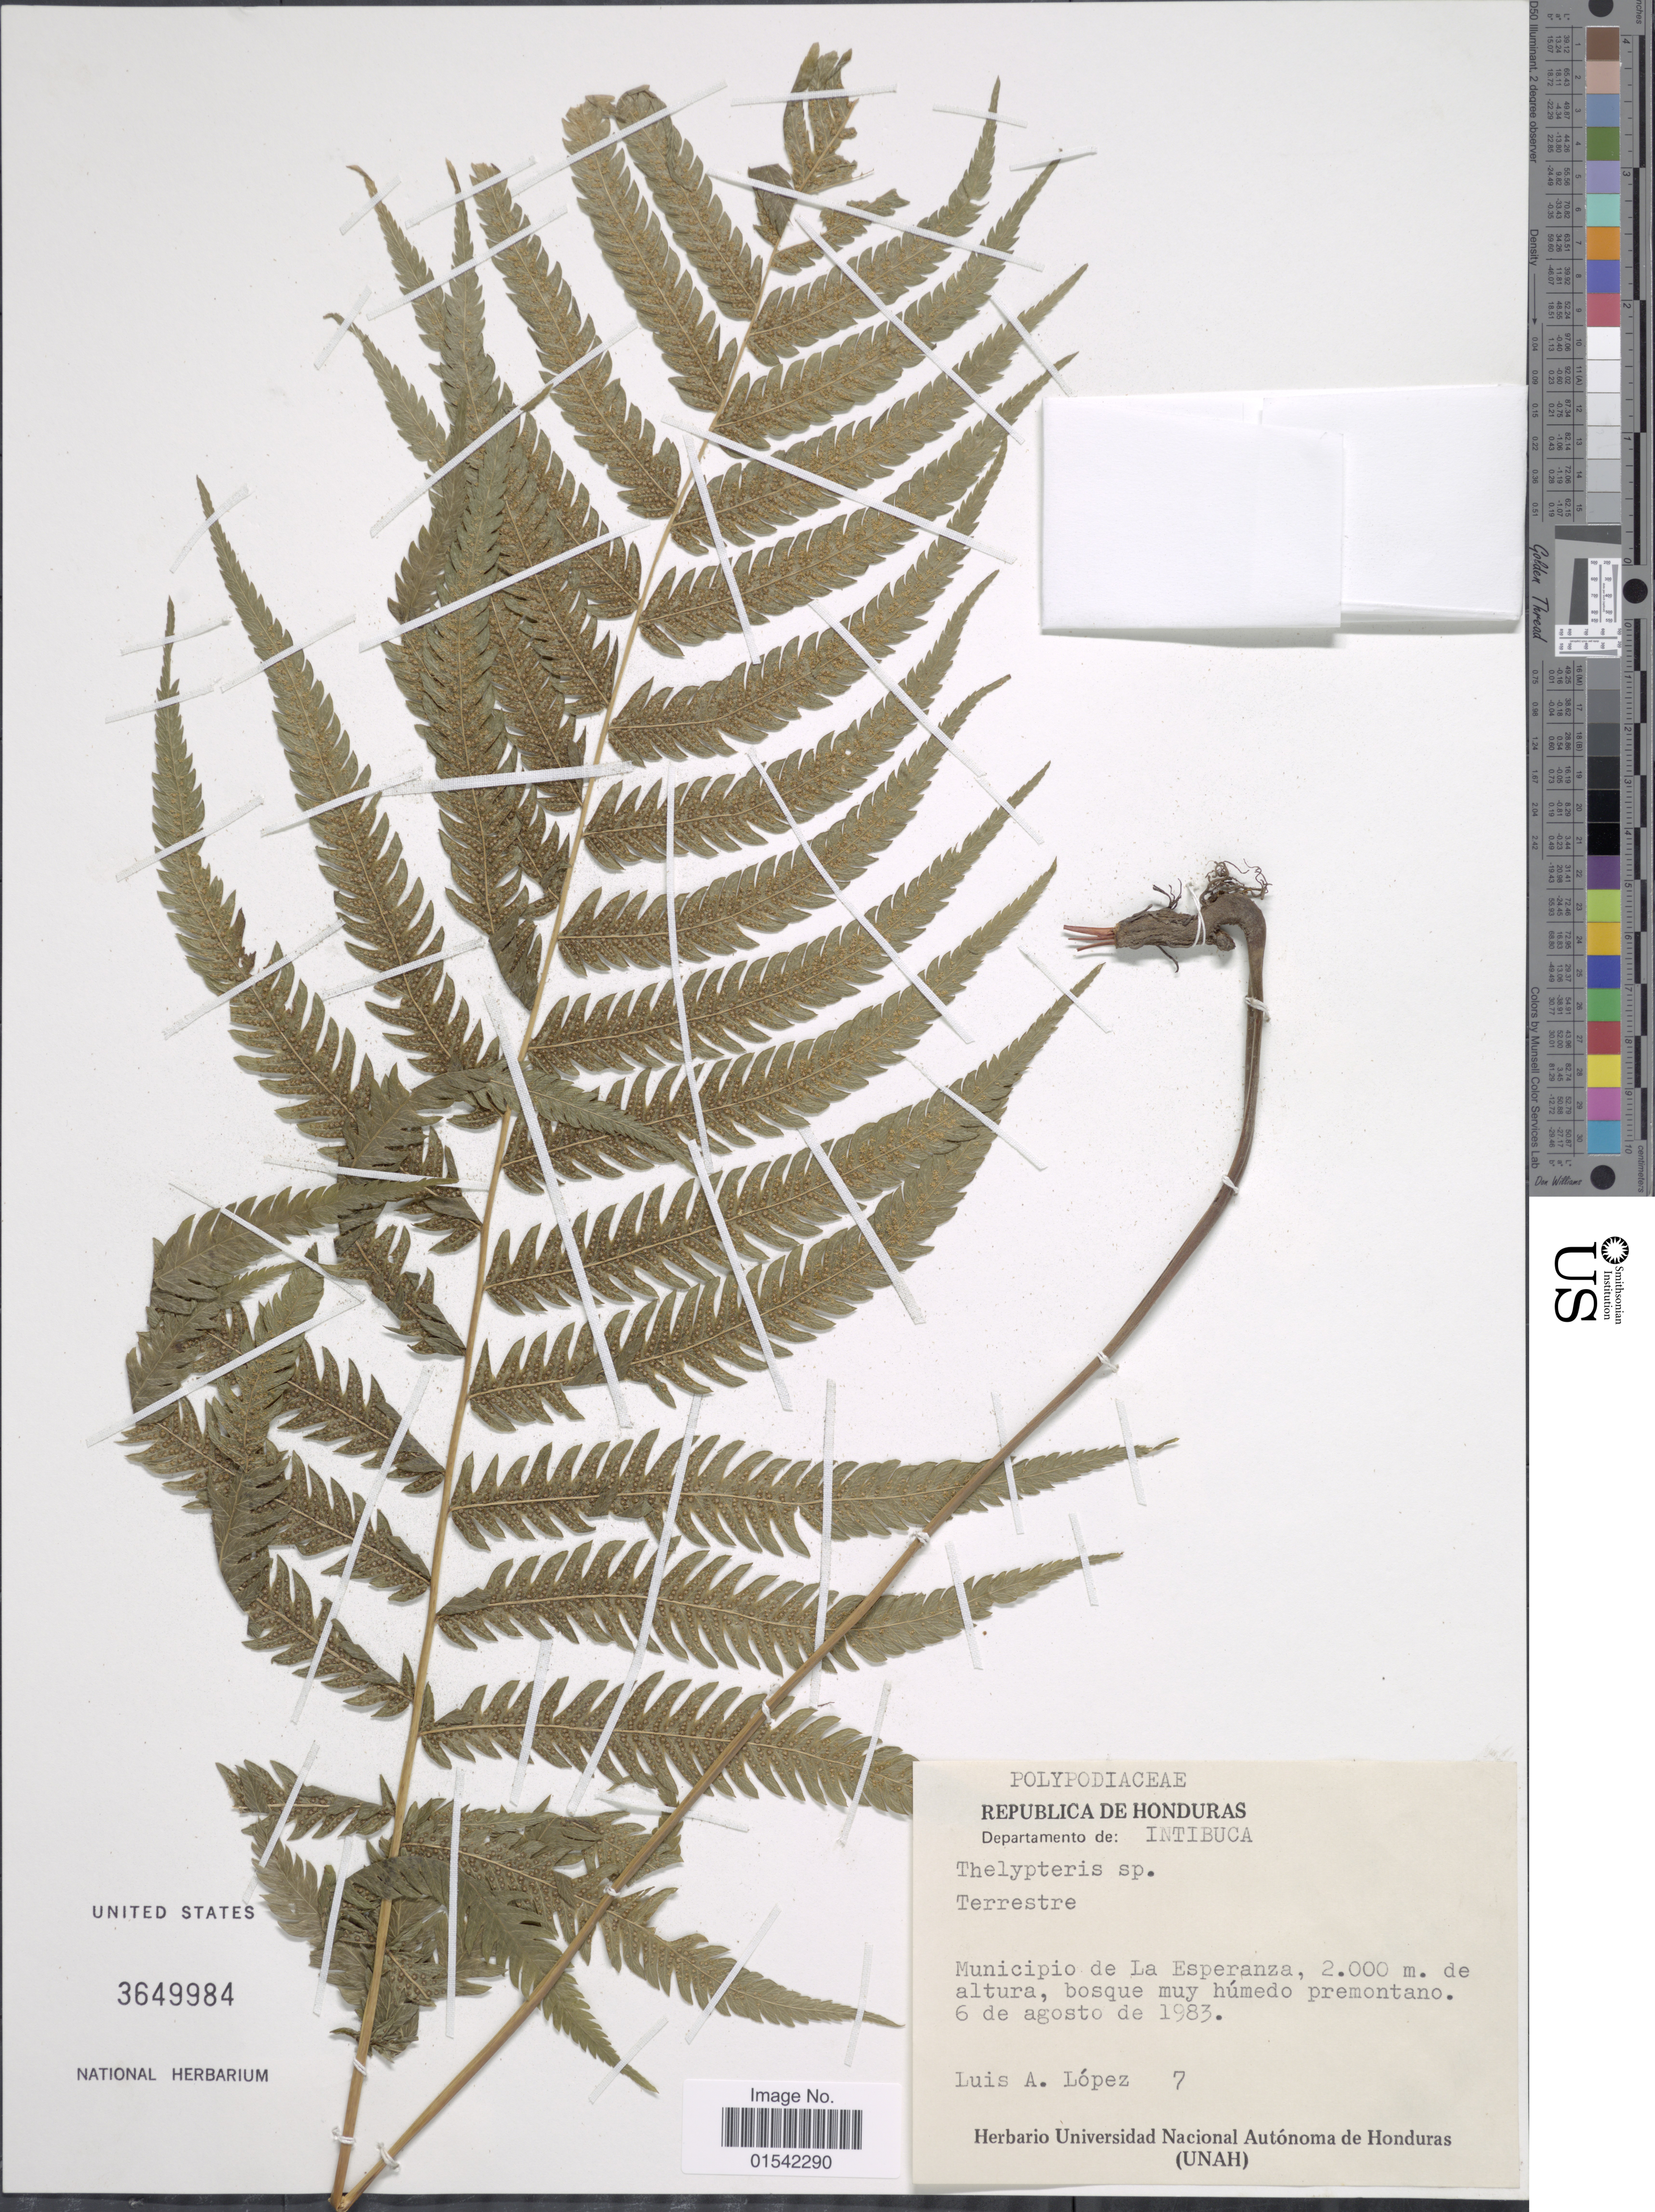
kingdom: Plantae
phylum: Tracheophyta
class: Polypodiopsida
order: Polypodiales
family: Thelypteridaceae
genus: Cyclosorus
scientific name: Cyclosorus albicaulis (Fée) comb. nov., ined 2015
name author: (Fée)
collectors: L. López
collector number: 7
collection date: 1983-08-06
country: Honduras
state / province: Intibuca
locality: Municipio de La Esperanza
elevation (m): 2000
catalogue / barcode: US 3649984